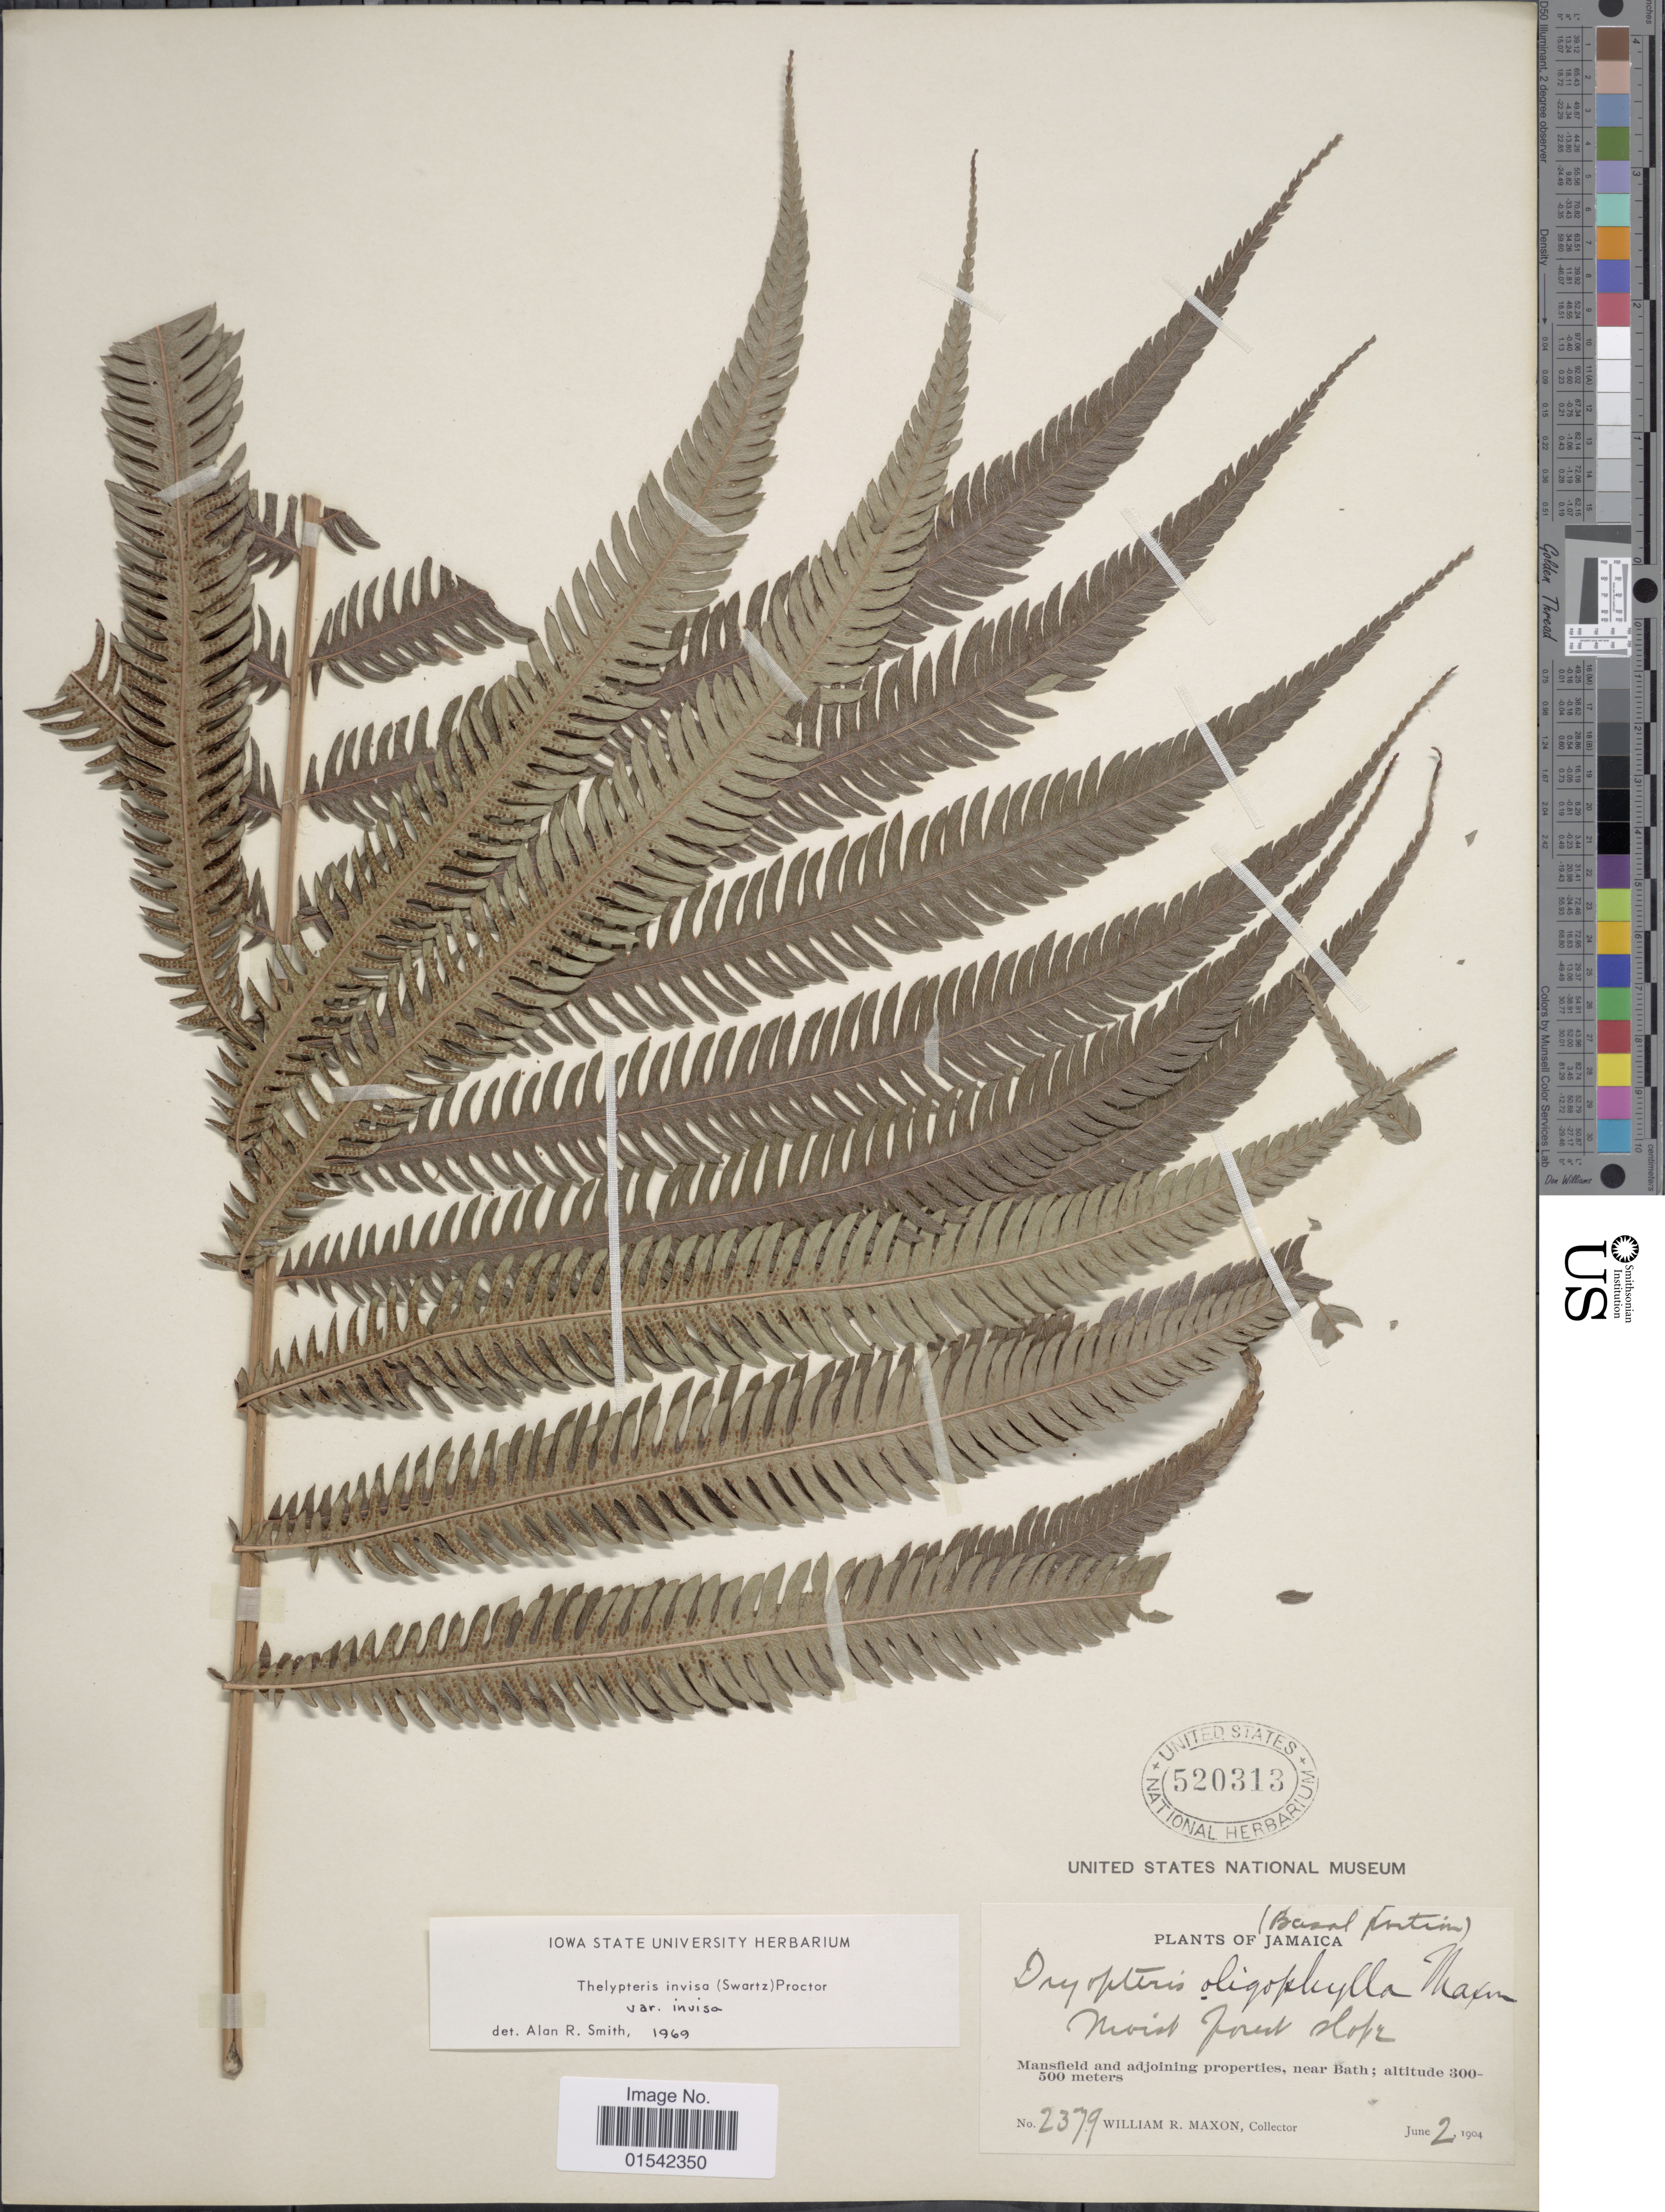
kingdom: Plantae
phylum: Tracheophyta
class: Polypodiopsida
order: Polypodiales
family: Thelypteridaceae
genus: Cyclosorus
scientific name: Cyclosorus grandis (A.R. Sm.) comb. nov., ined 2015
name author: (A.R. Sm.)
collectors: W. R. Philipson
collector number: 2379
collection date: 1904-06-02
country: Jamaica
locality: Mansfield and adjoining properties, near Bath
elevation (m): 300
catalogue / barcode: US 520313